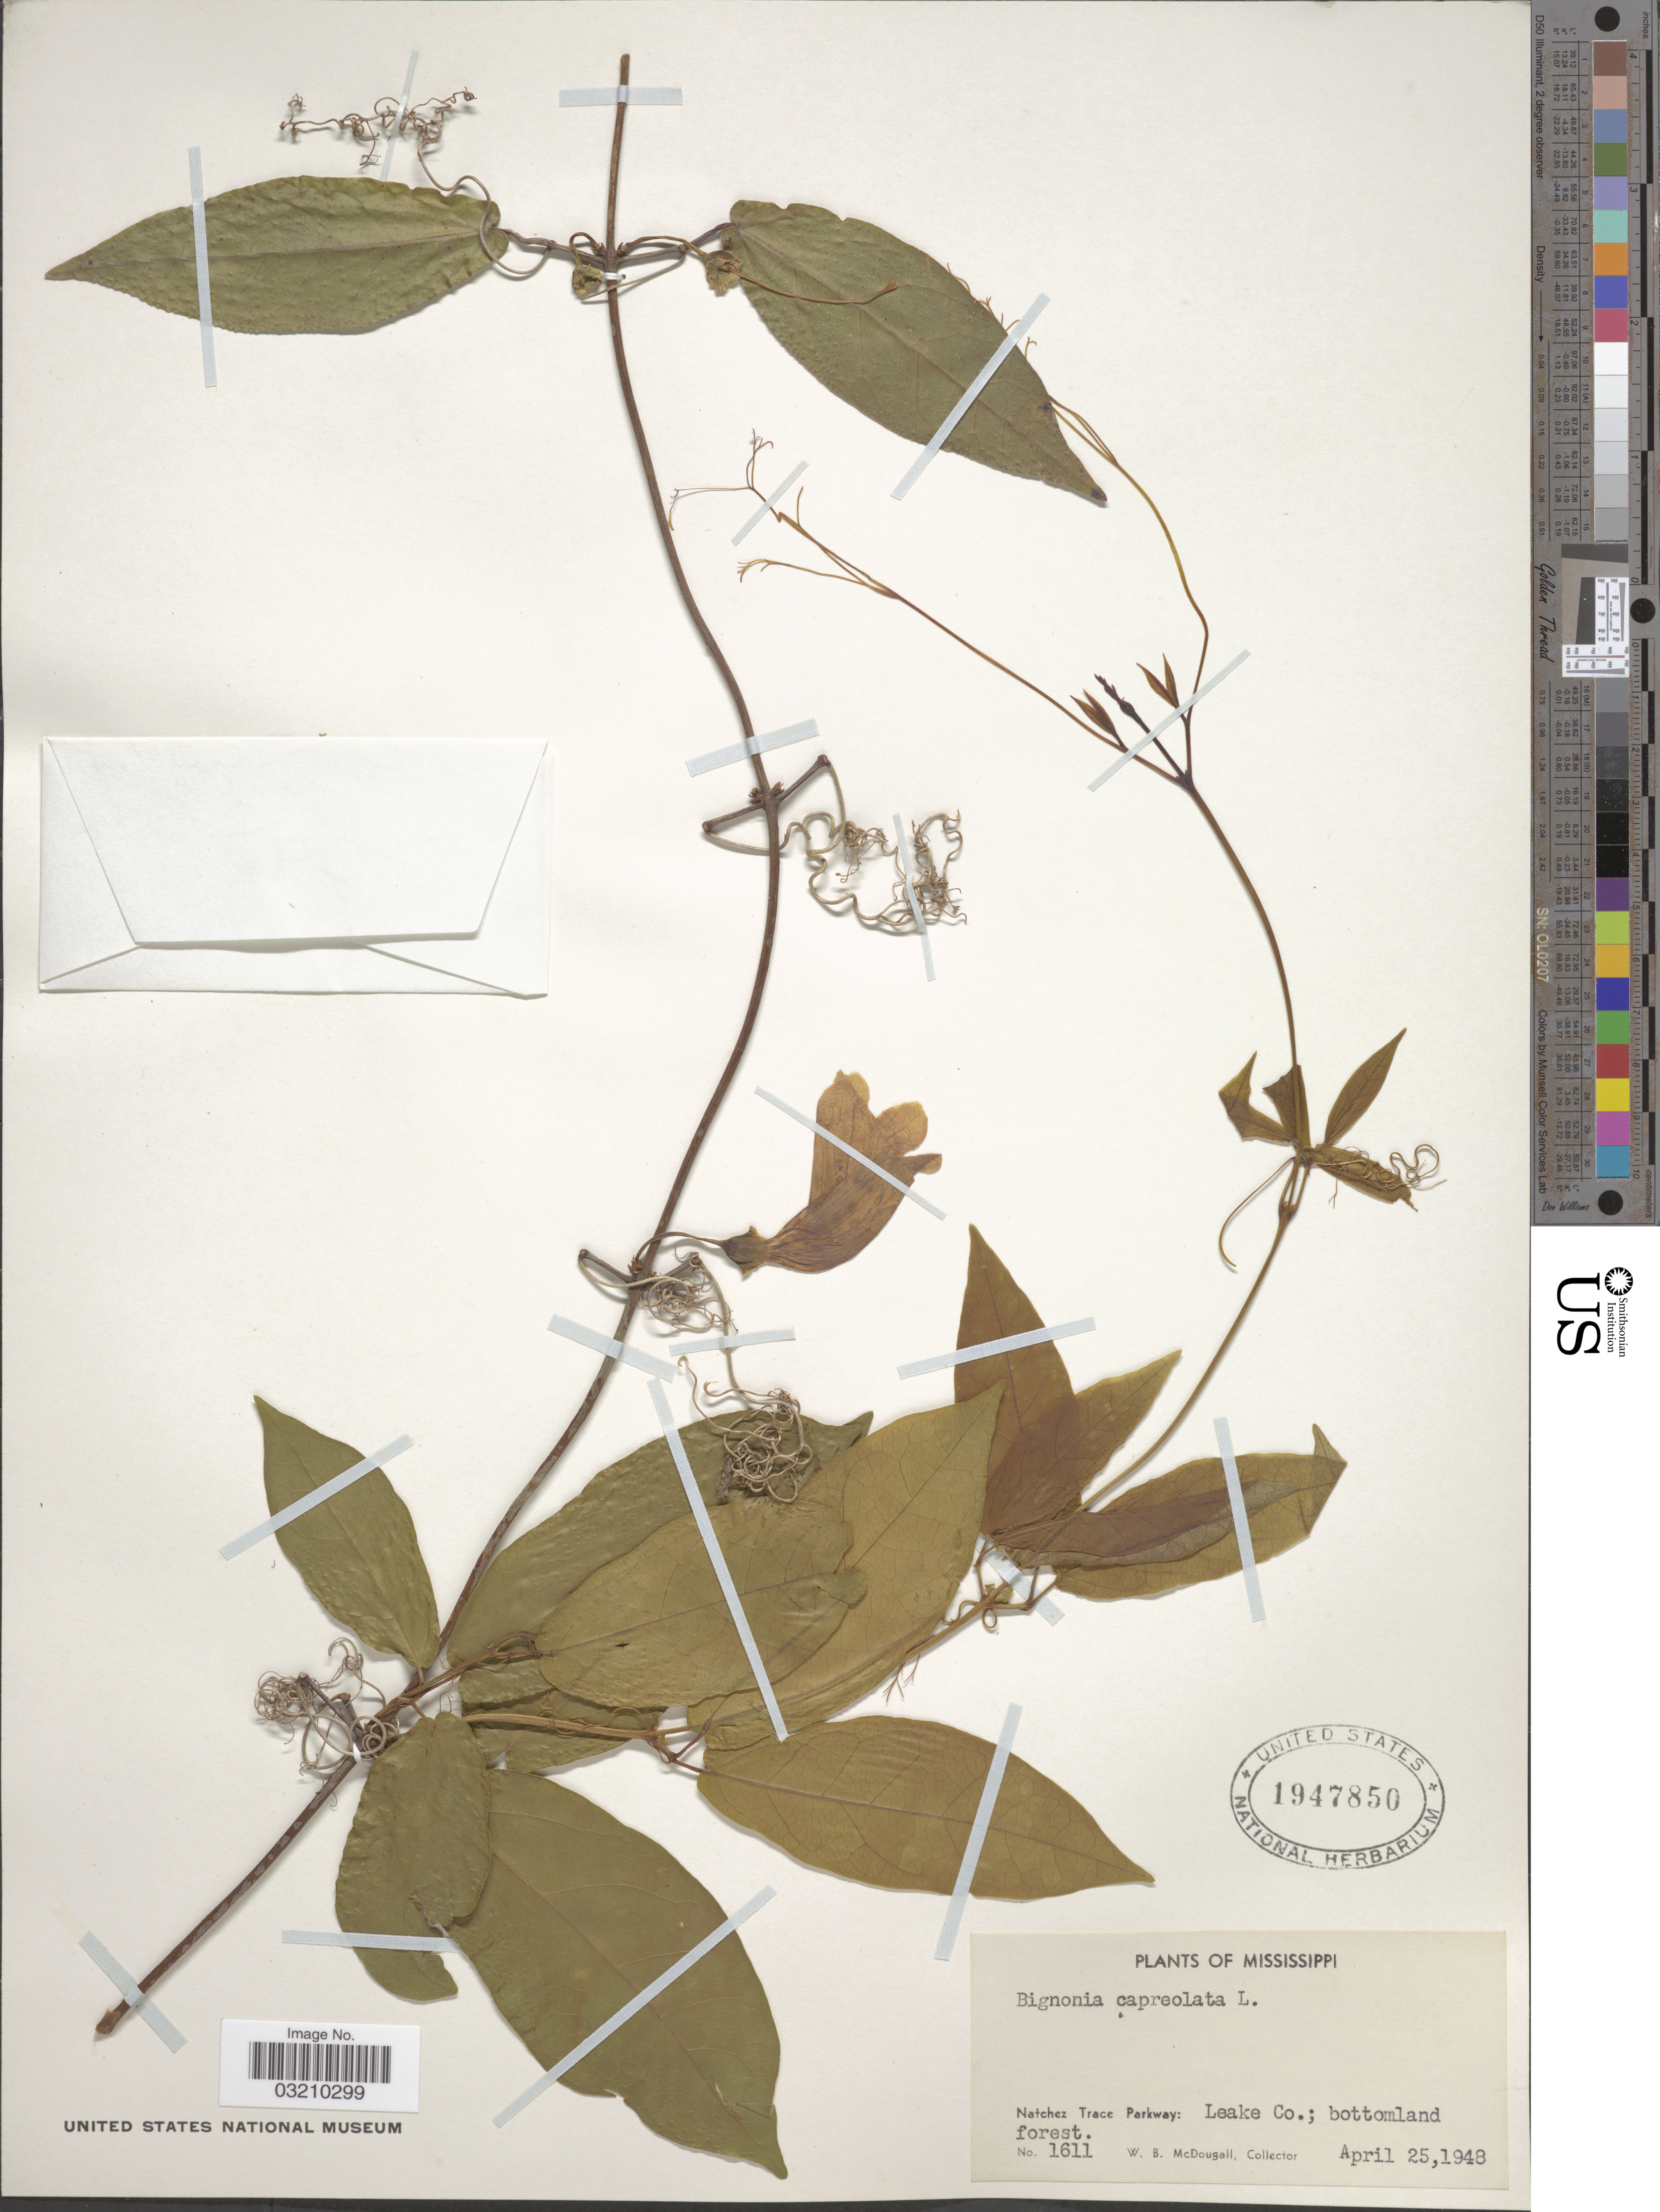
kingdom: Plantae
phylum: Tracheophyta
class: Magnoliopsida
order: Lamiales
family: Bignoniaceae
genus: Bignonia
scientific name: Bignonia capreolata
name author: L.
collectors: W. B. McDougall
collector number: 1611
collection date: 1948-04-25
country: United States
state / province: Mississippi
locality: Natchez Trace Parkway: Leake Co.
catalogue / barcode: US 1947850